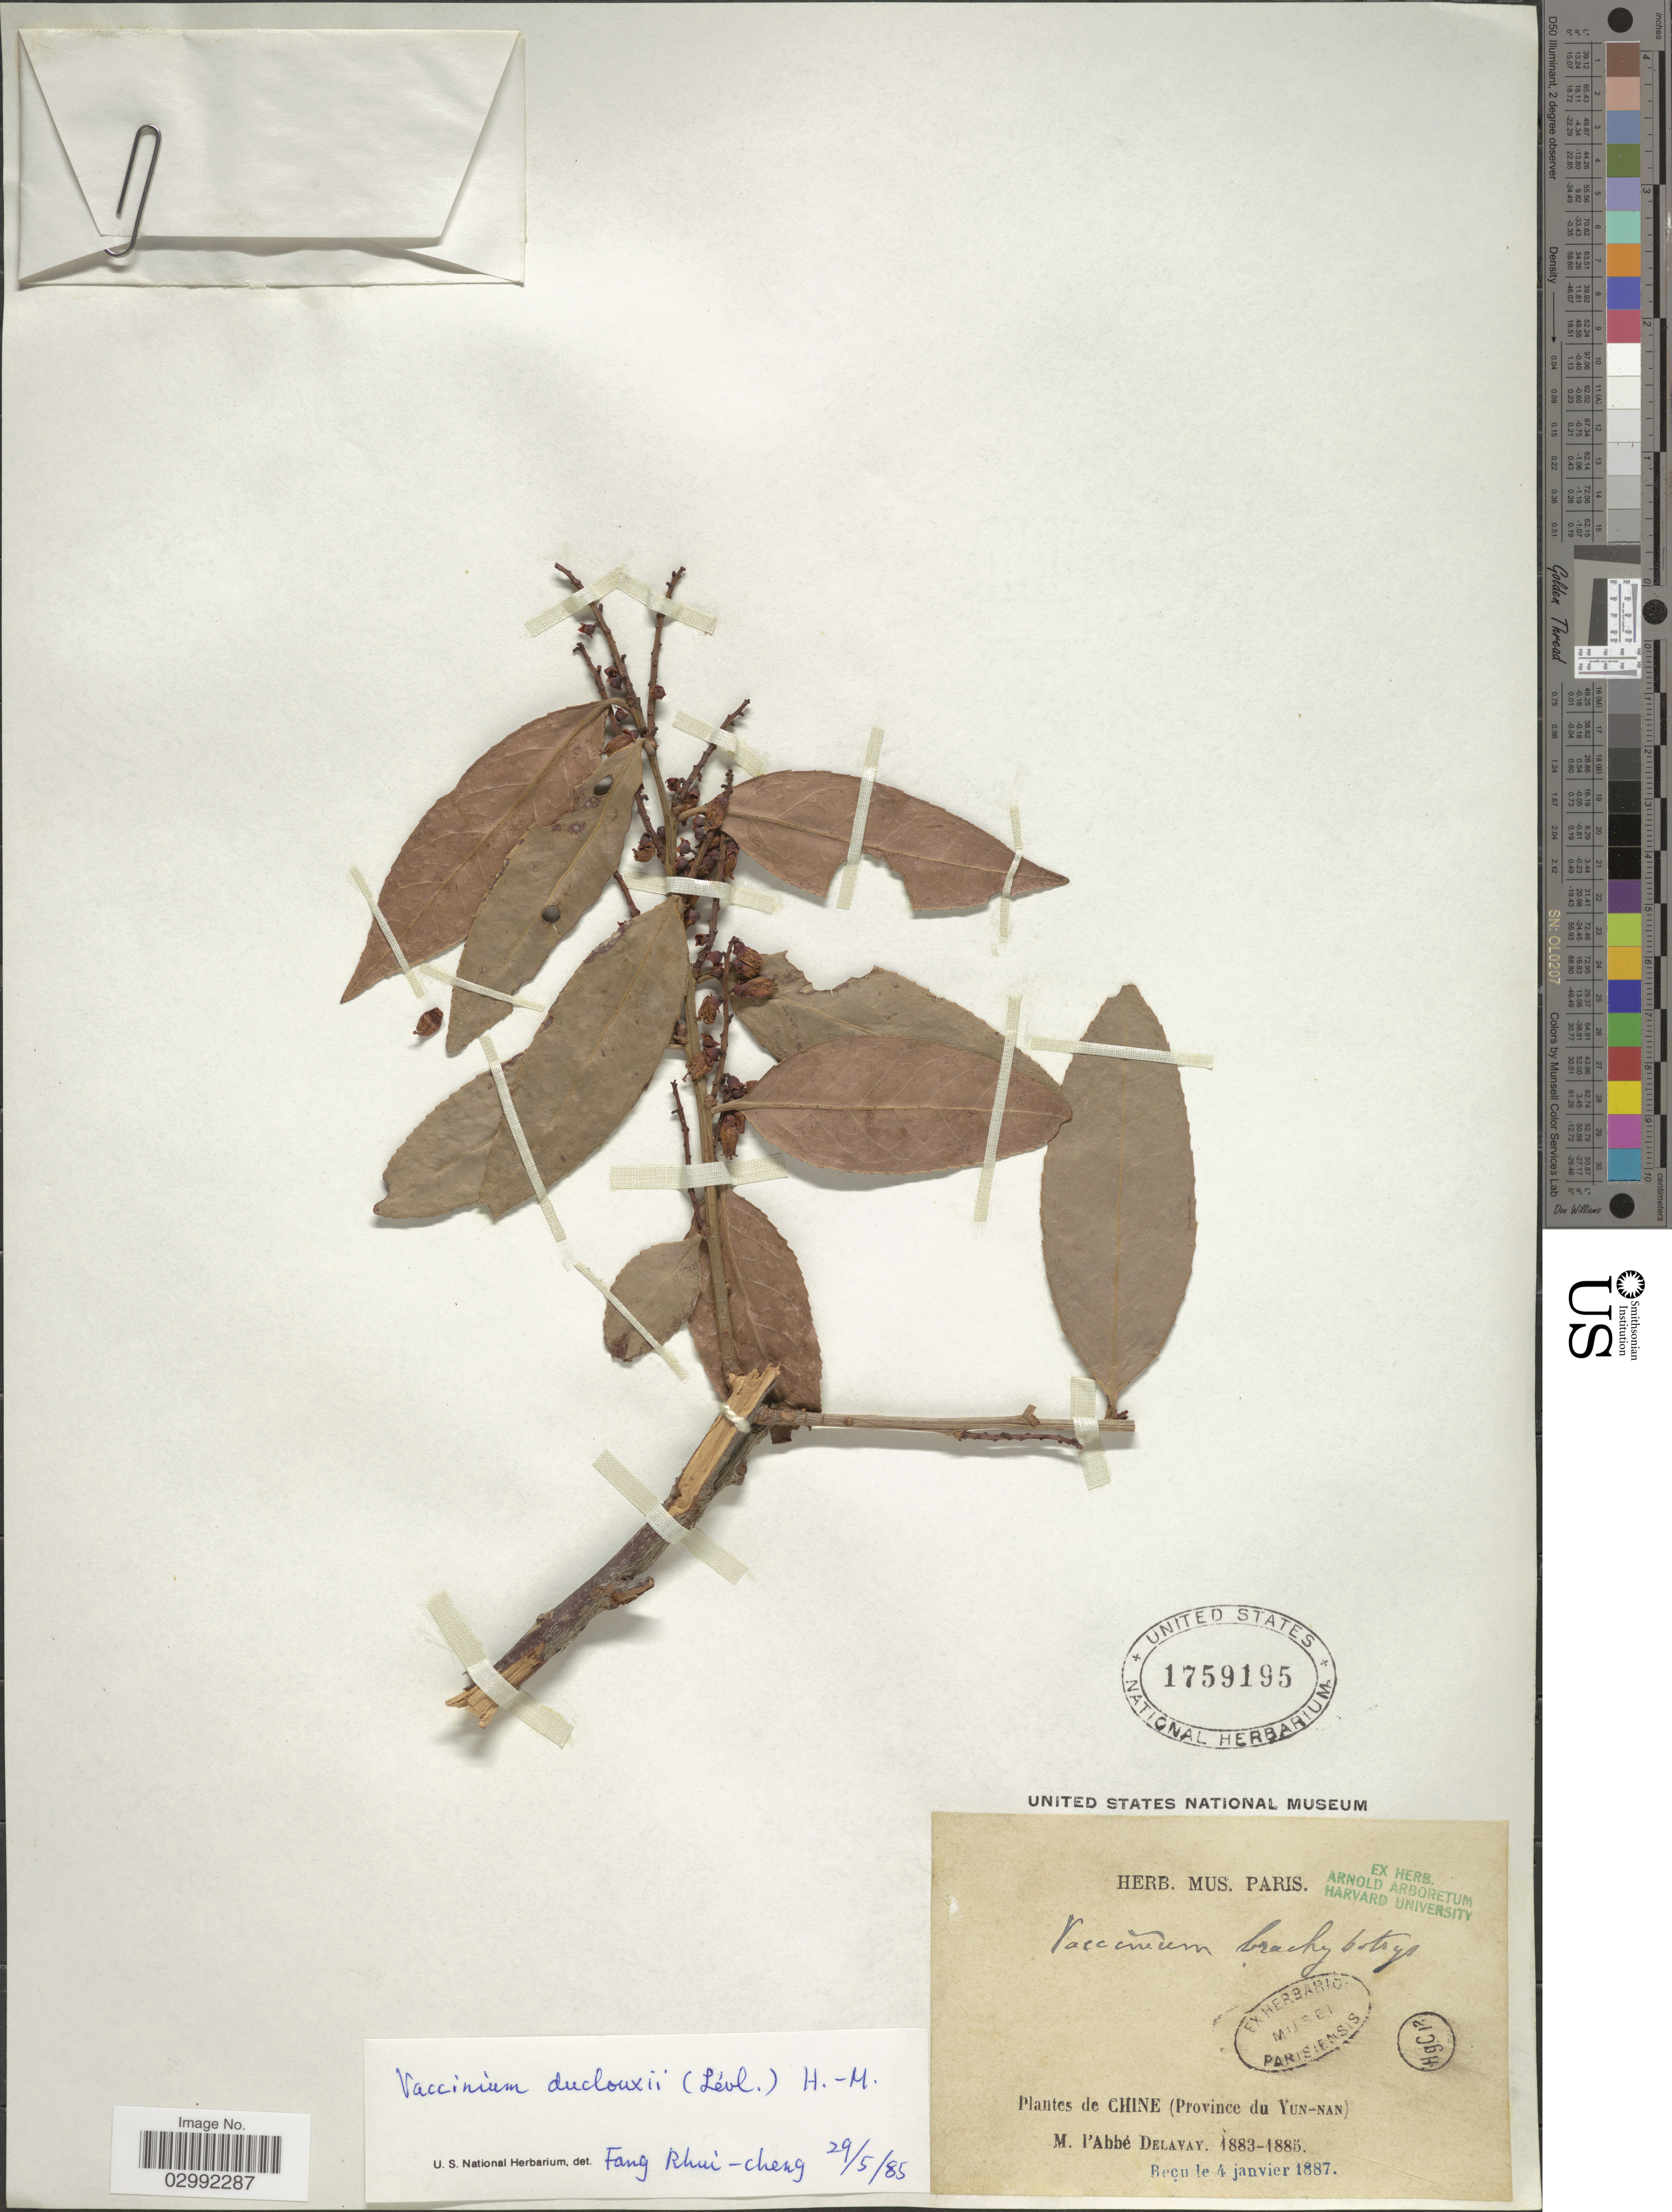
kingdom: Plantae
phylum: Tracheophyta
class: Magnoliopsida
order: Ericales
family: Ericaceae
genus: Vaccinium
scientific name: Vaccinium sprengelii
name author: (G. Don) Sleumer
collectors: P. Delavay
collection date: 1883/1885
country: China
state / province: Yunnan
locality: Province du Yun-nan.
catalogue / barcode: US 1759195